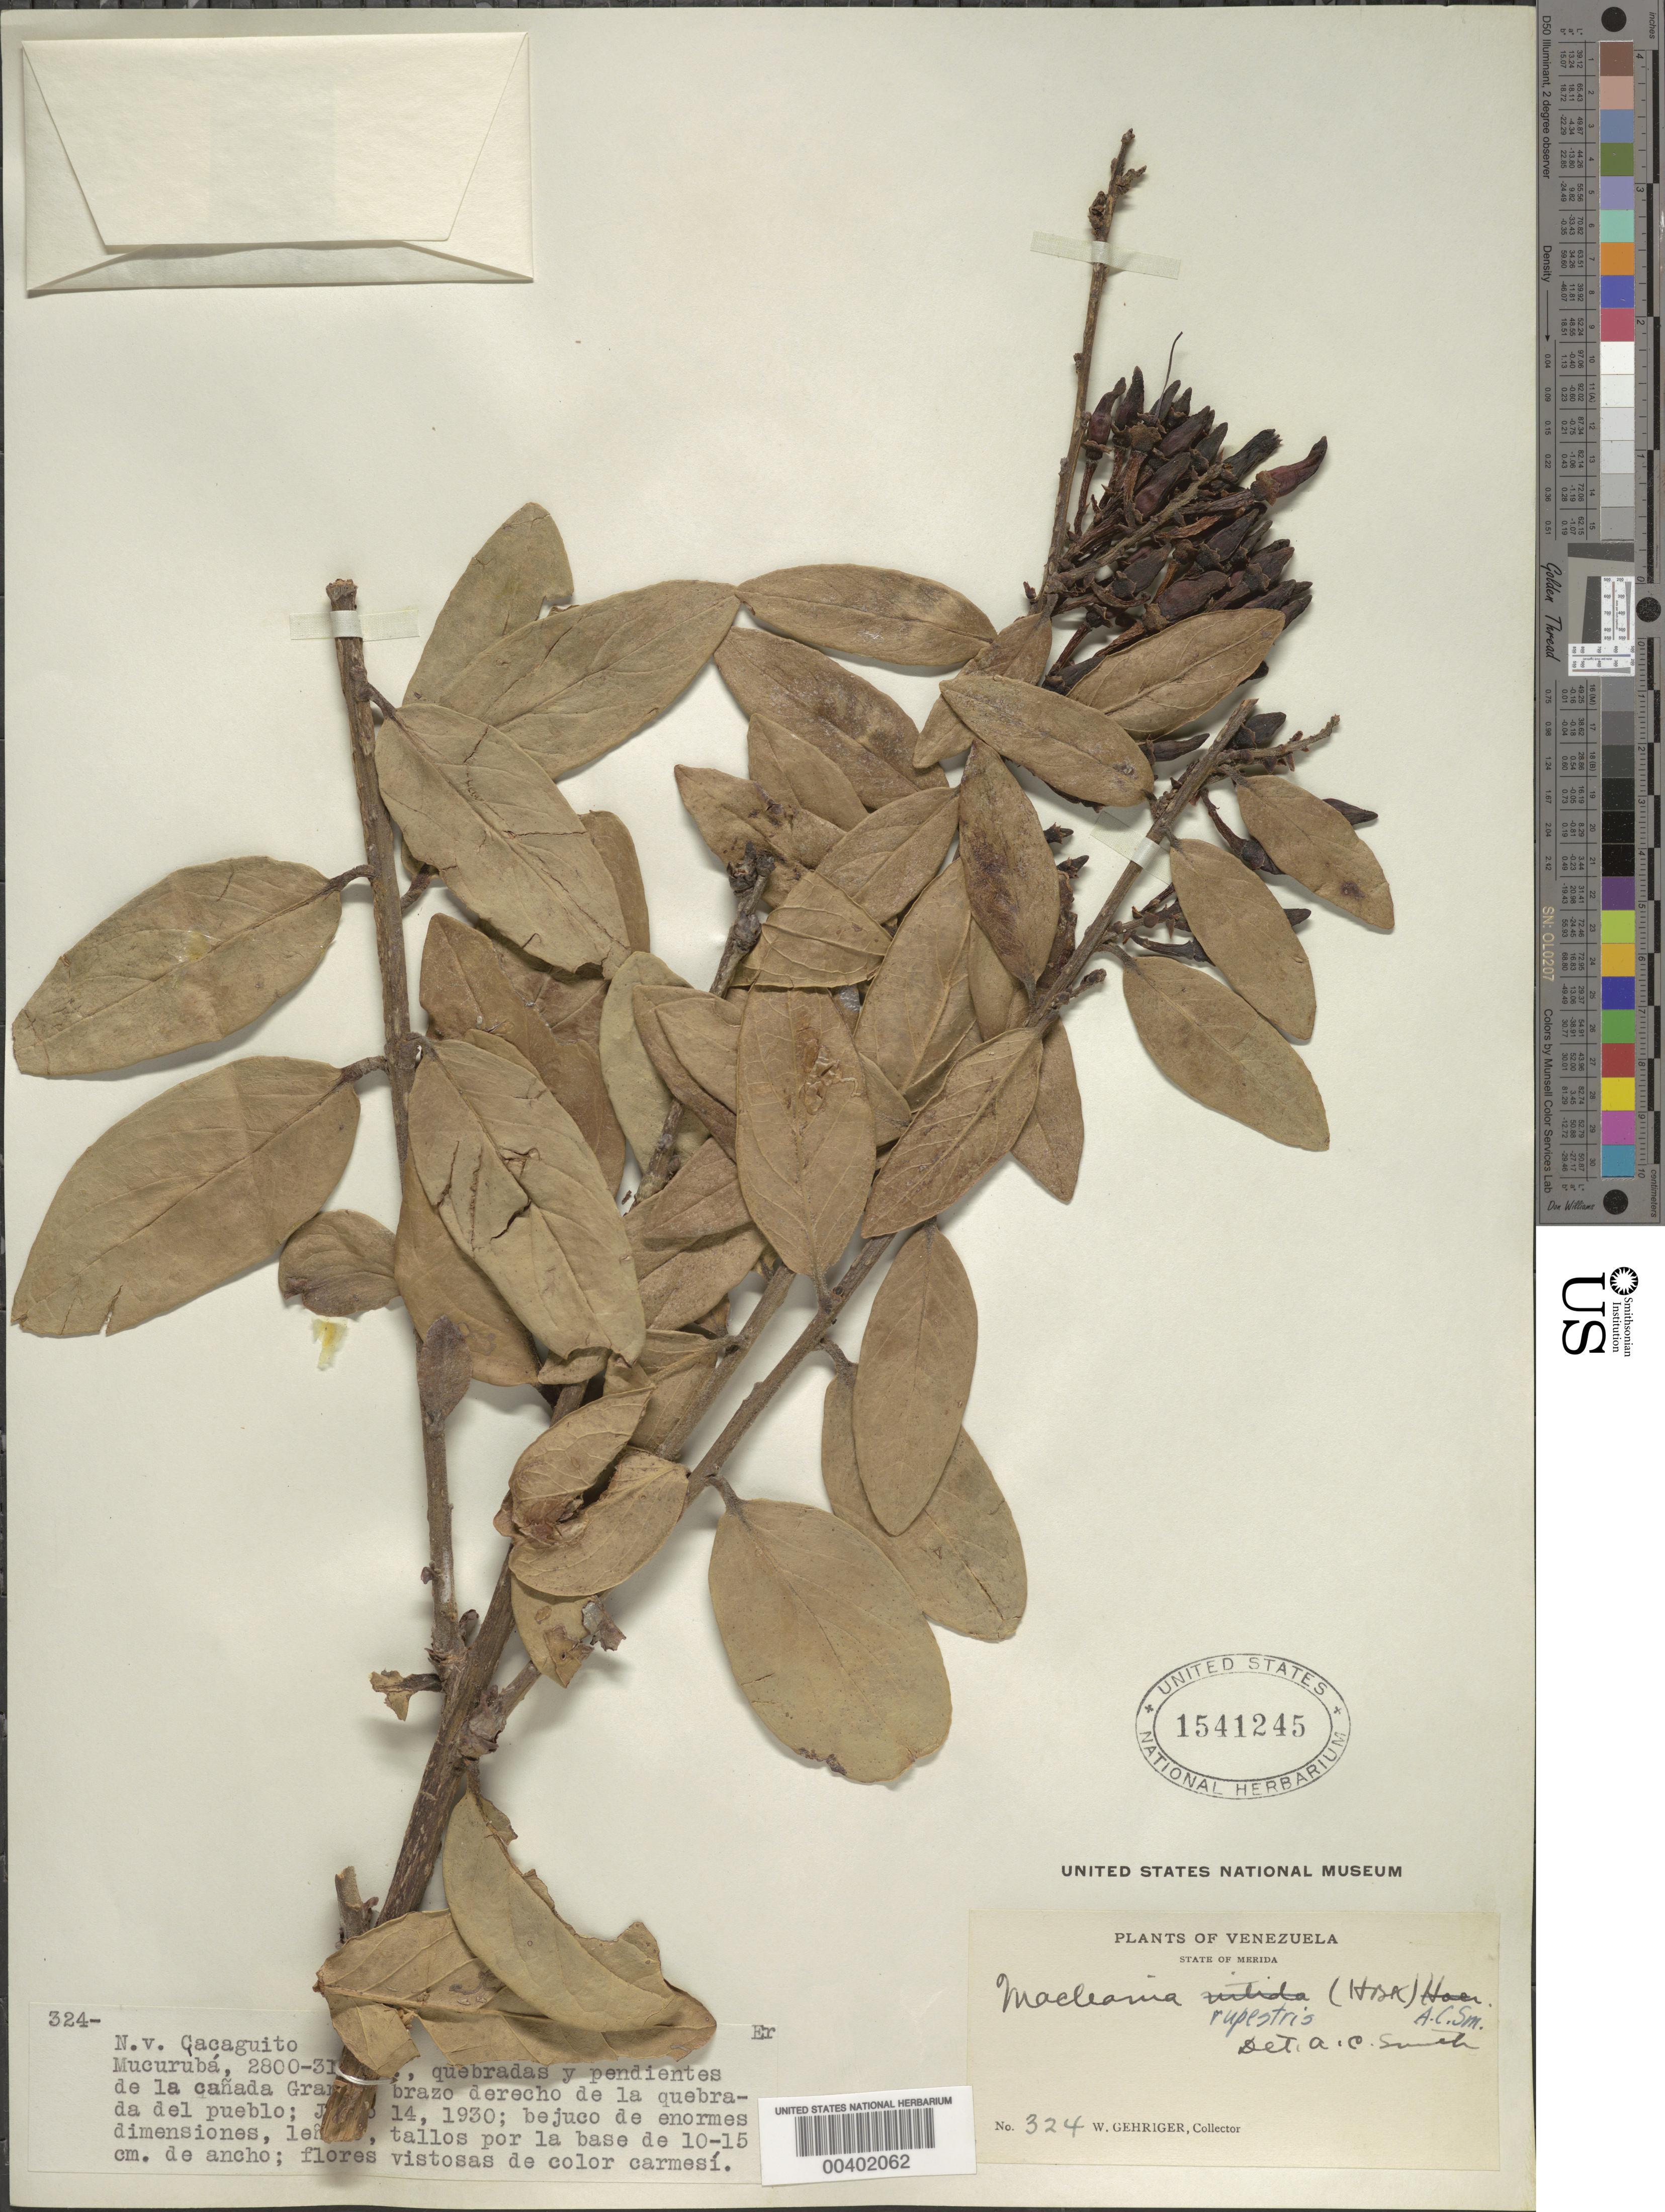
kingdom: Plantae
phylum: Tracheophyta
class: Magnoliopsida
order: Ericales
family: Ericaceae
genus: Macleania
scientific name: Macleania rupestris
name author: (Kunth) A.C. Sm.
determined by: Smith, A. C.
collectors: W. Gehriger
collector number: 324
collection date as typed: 14 Jul 1930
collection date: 1930-07-14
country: Venezuela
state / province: Mérida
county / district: Rangel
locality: Mucurubá Mucuruba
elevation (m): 2800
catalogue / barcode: US 1541245